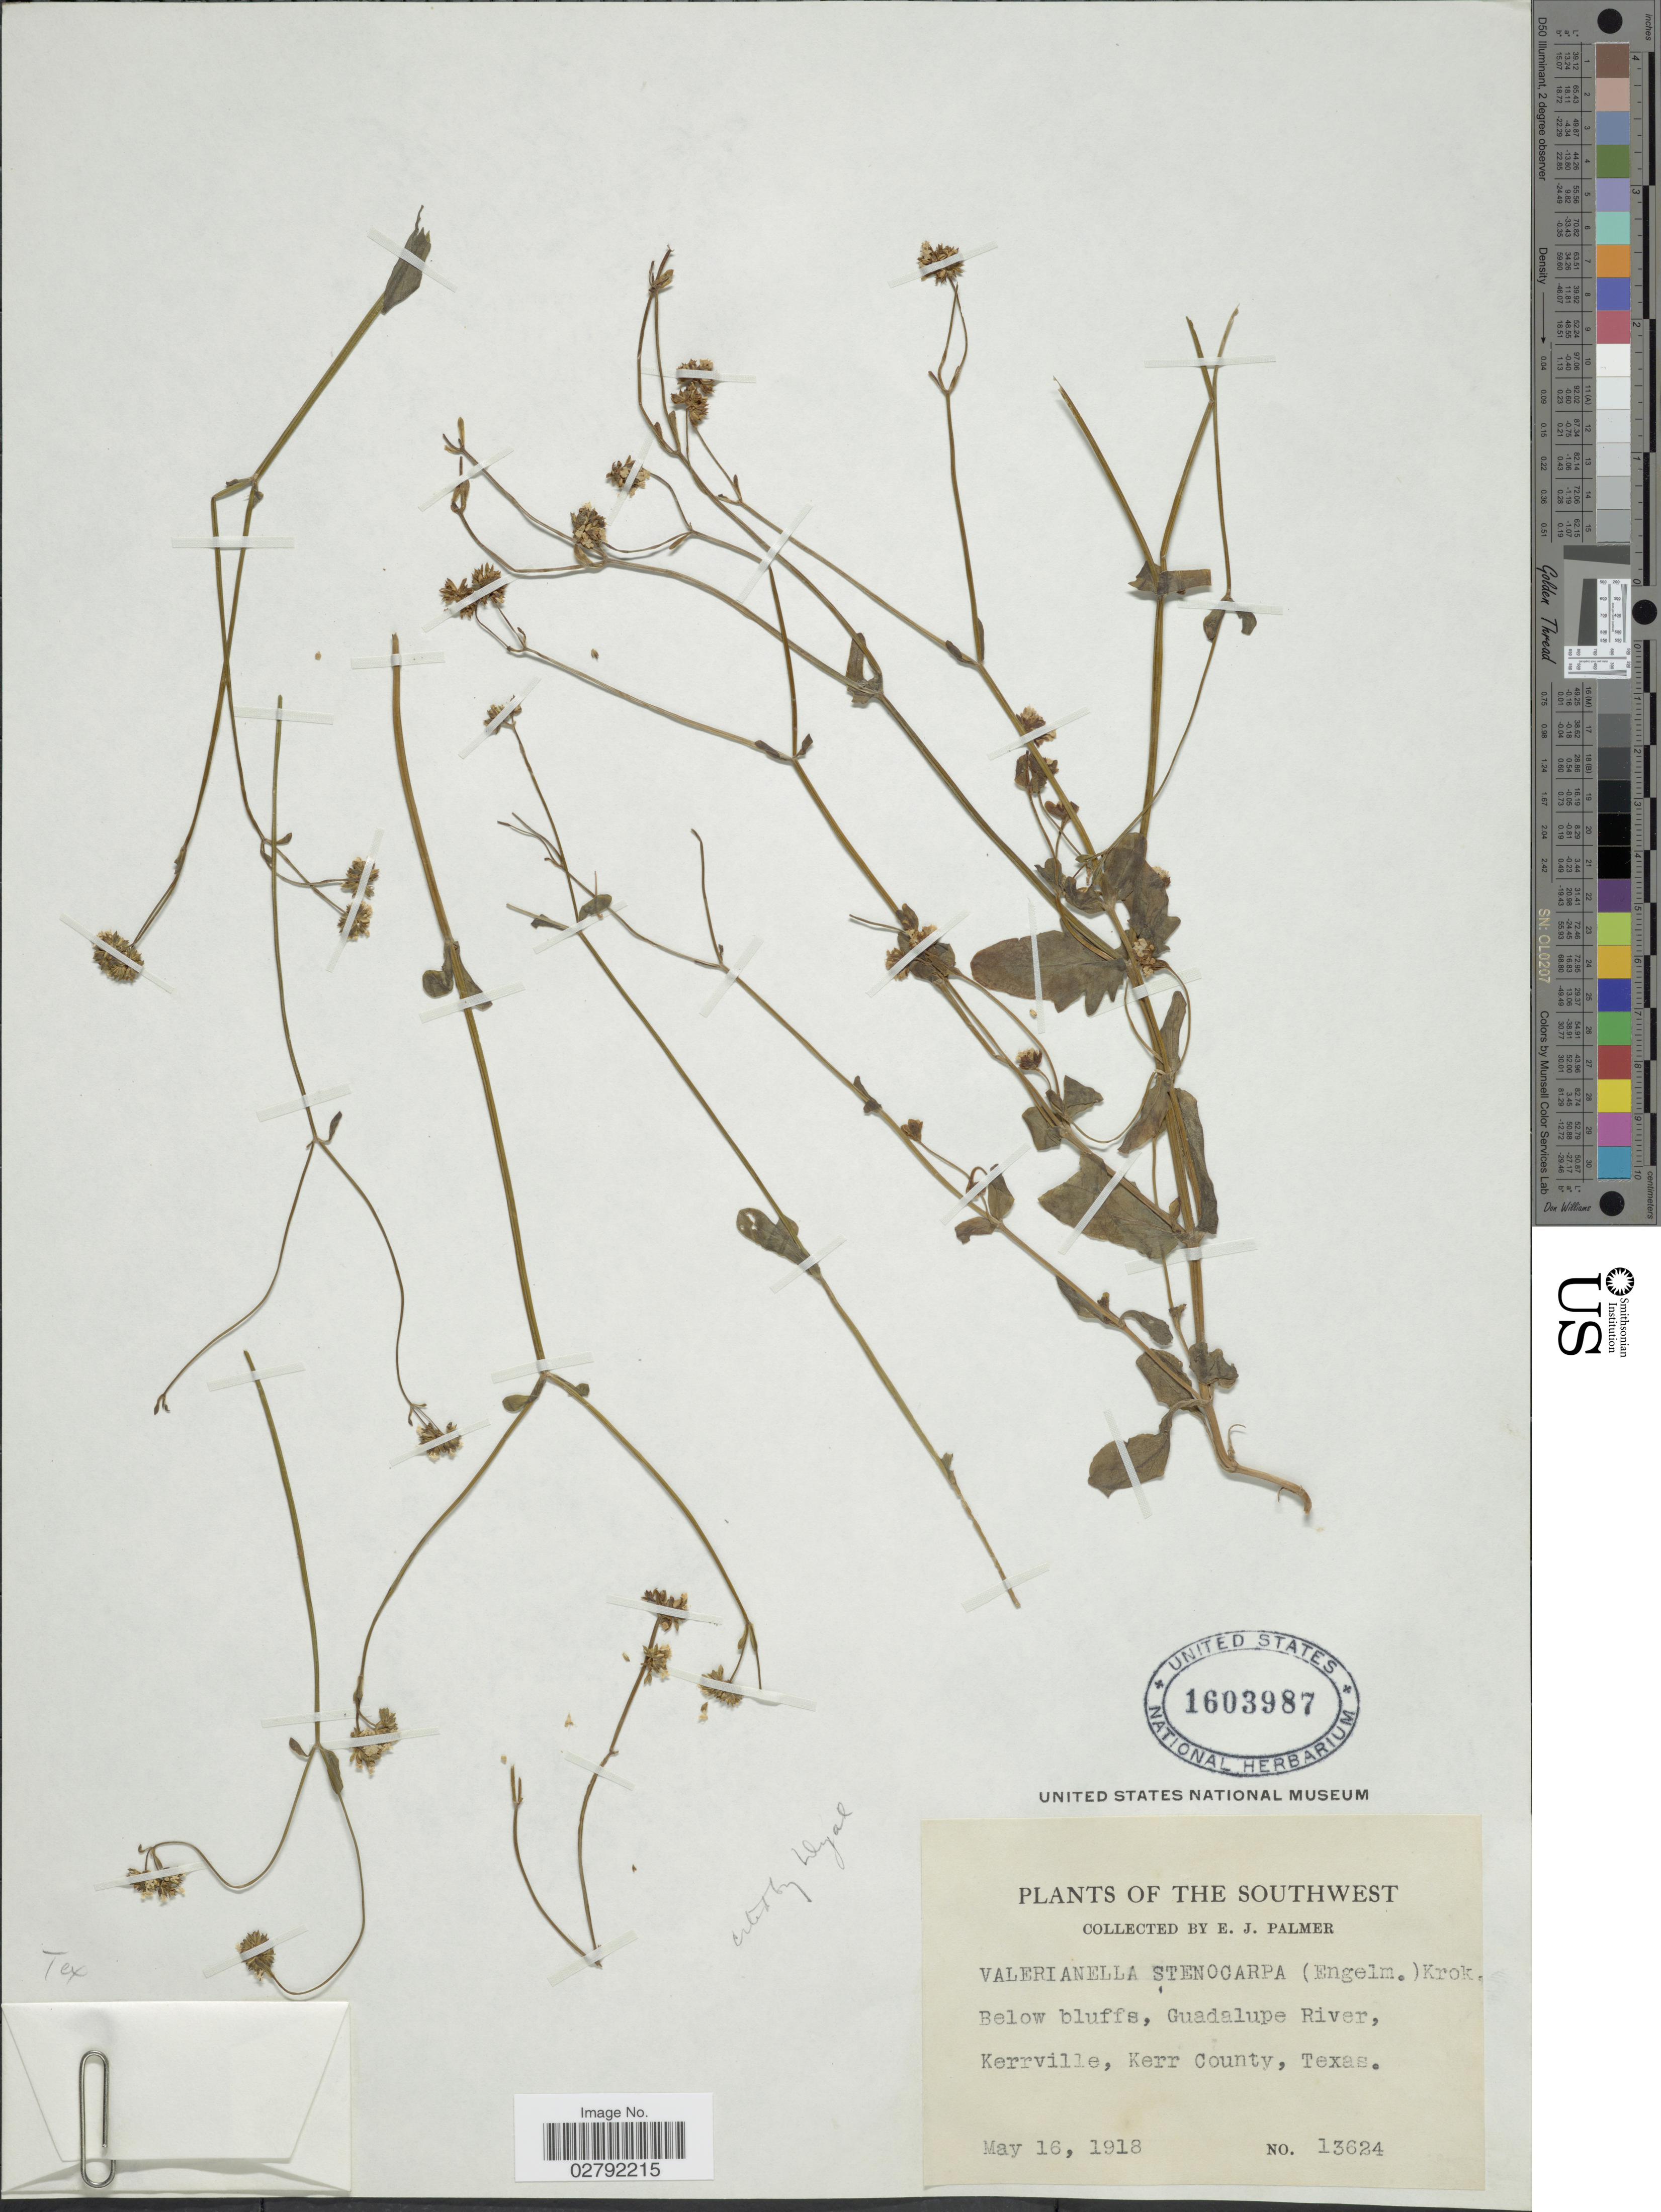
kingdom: Plantae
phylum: Tracheophyta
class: Magnoliopsida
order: Dipsacales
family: Caprifoliaceae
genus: Valerianella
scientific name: Valerianella stenocarpa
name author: (Engelm. ex A. Gray) Krok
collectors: E. J. Palmer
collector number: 13624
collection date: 1918-05-16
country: United States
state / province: Texas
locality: The Southwest. Below bluffs, Guadalupe River, Kerrville, Kerr County.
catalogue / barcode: US 1603987